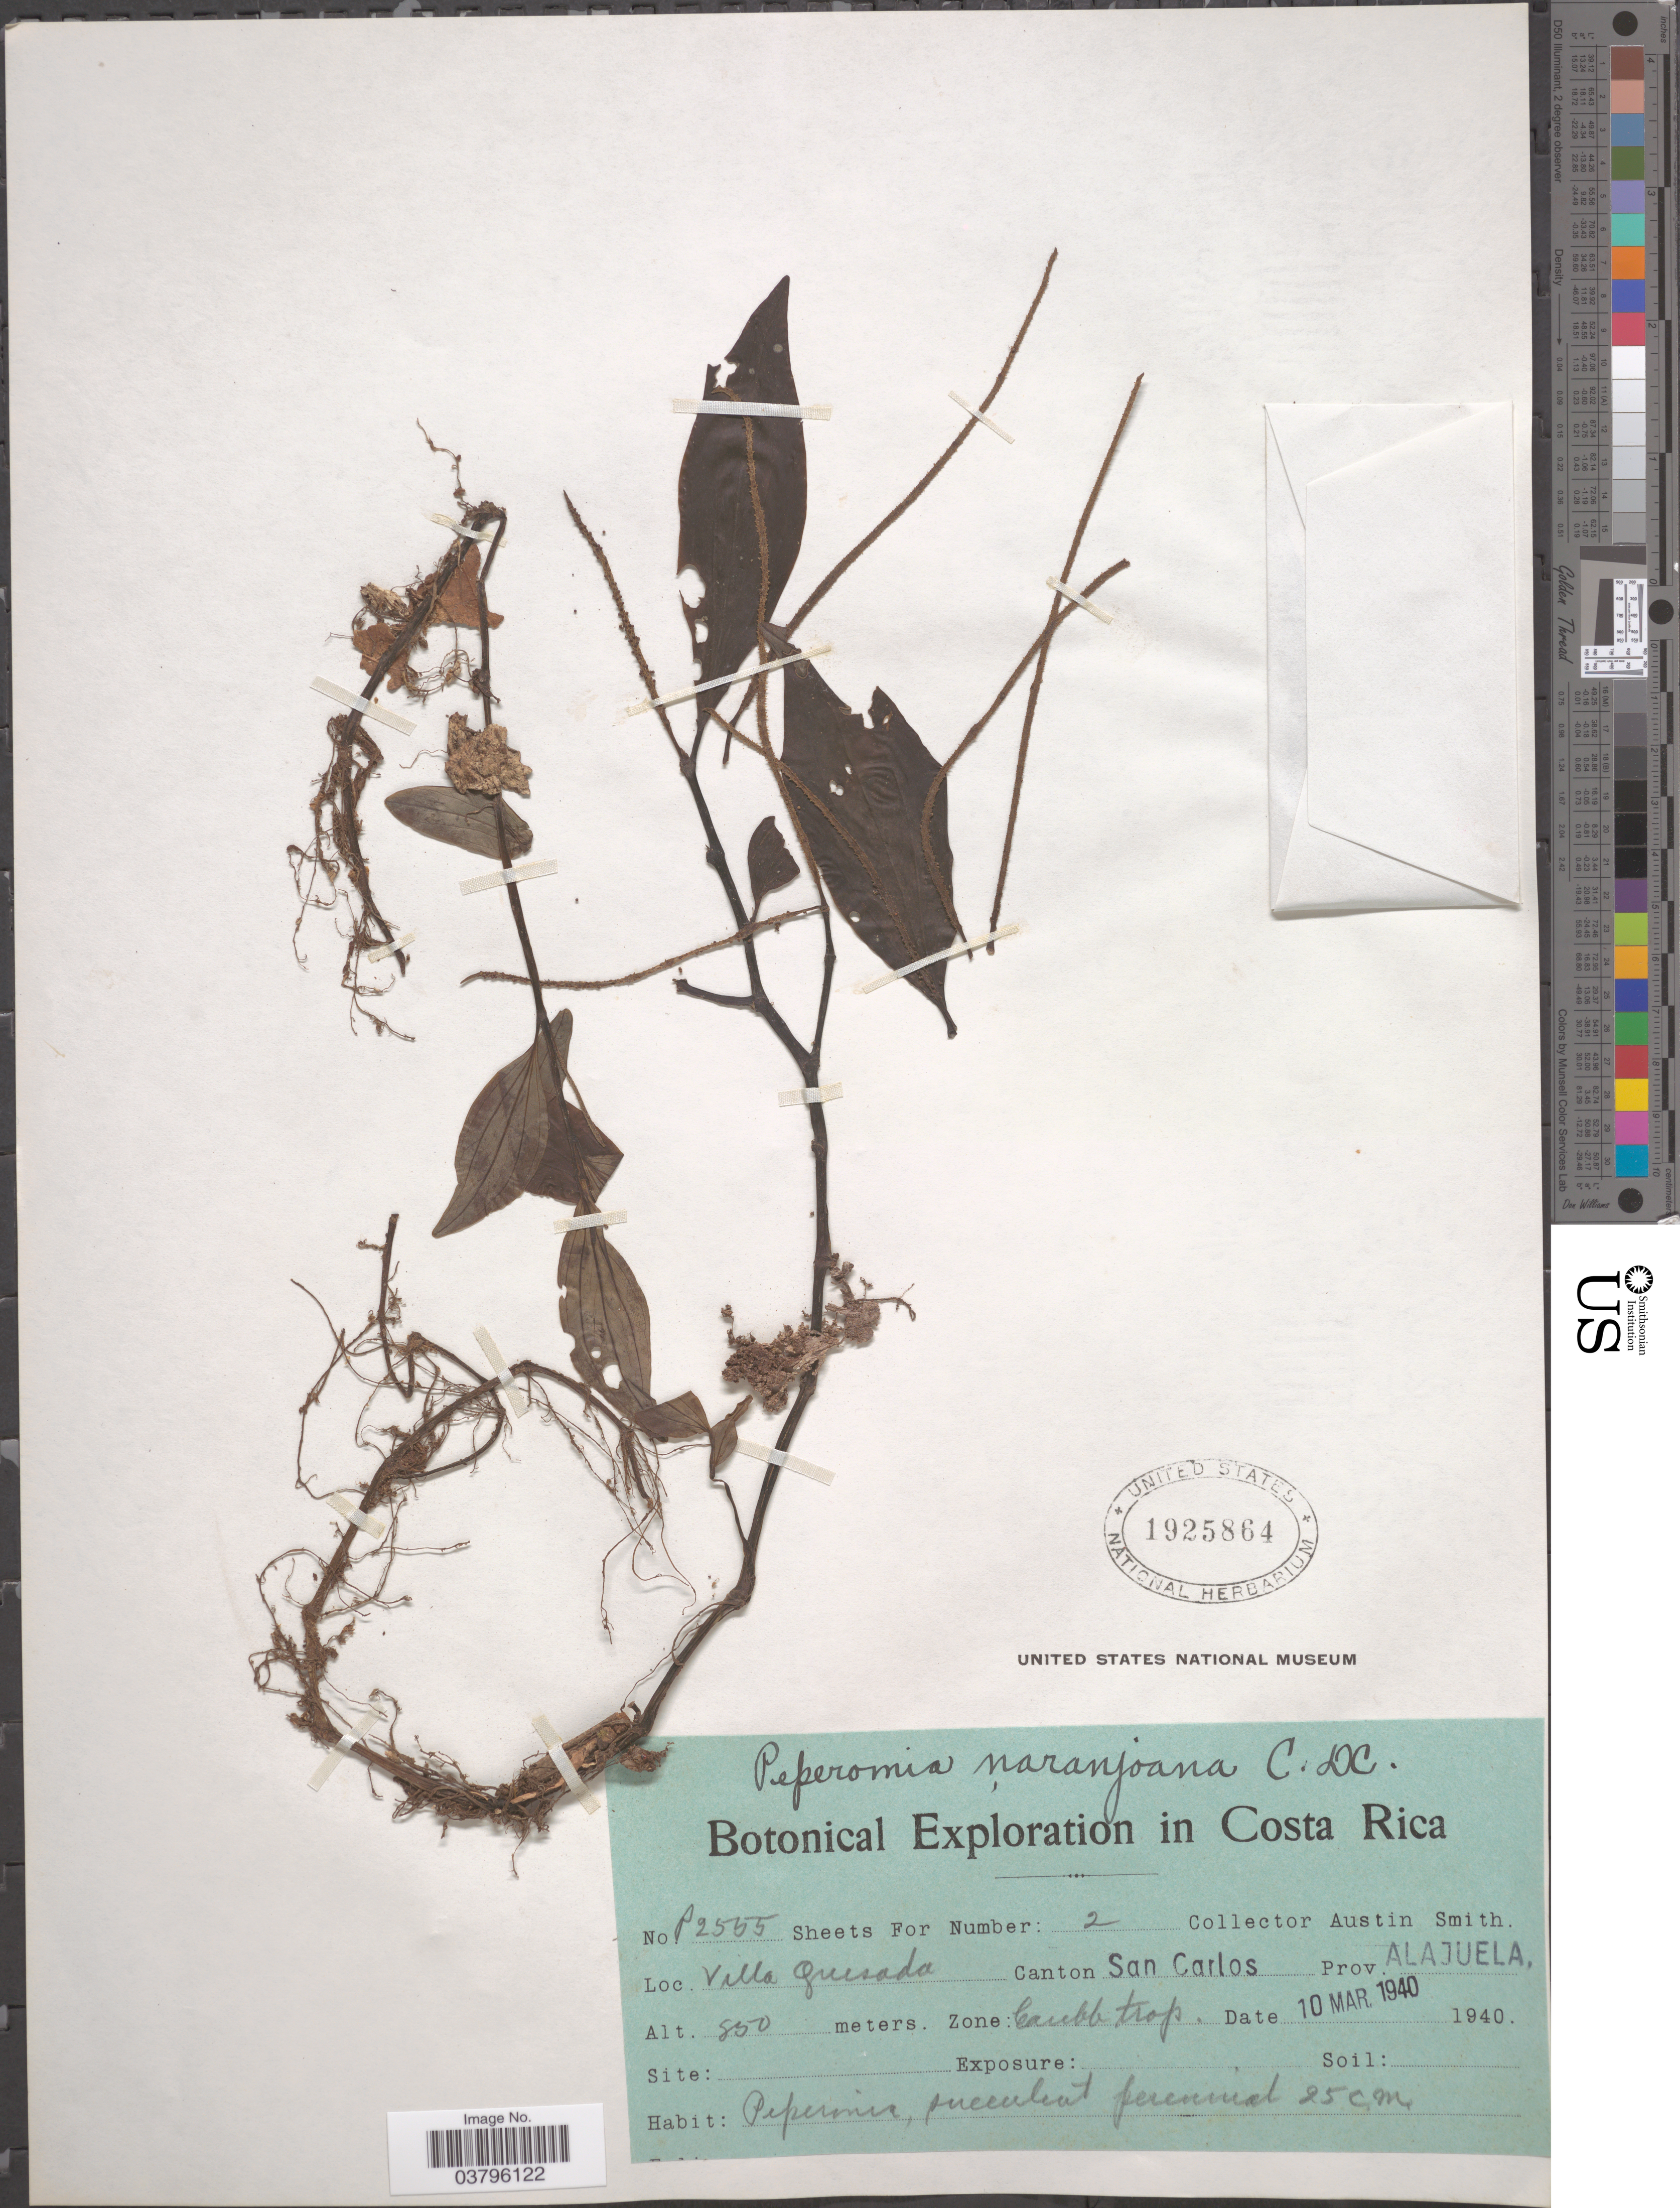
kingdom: Plantae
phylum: Tracheophyta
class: Magnoliopsida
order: Piperales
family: Piperaceae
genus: Peperomia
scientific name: Peperomia verediana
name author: Trel. in J.F. Macbr.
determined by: Jiménez, José Estaban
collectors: Aust P. Smith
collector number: P2555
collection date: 1940-03-10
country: Costa Rica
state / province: Alajuela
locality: Villa Quesada. Canton San Carlos.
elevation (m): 850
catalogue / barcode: US 1925864